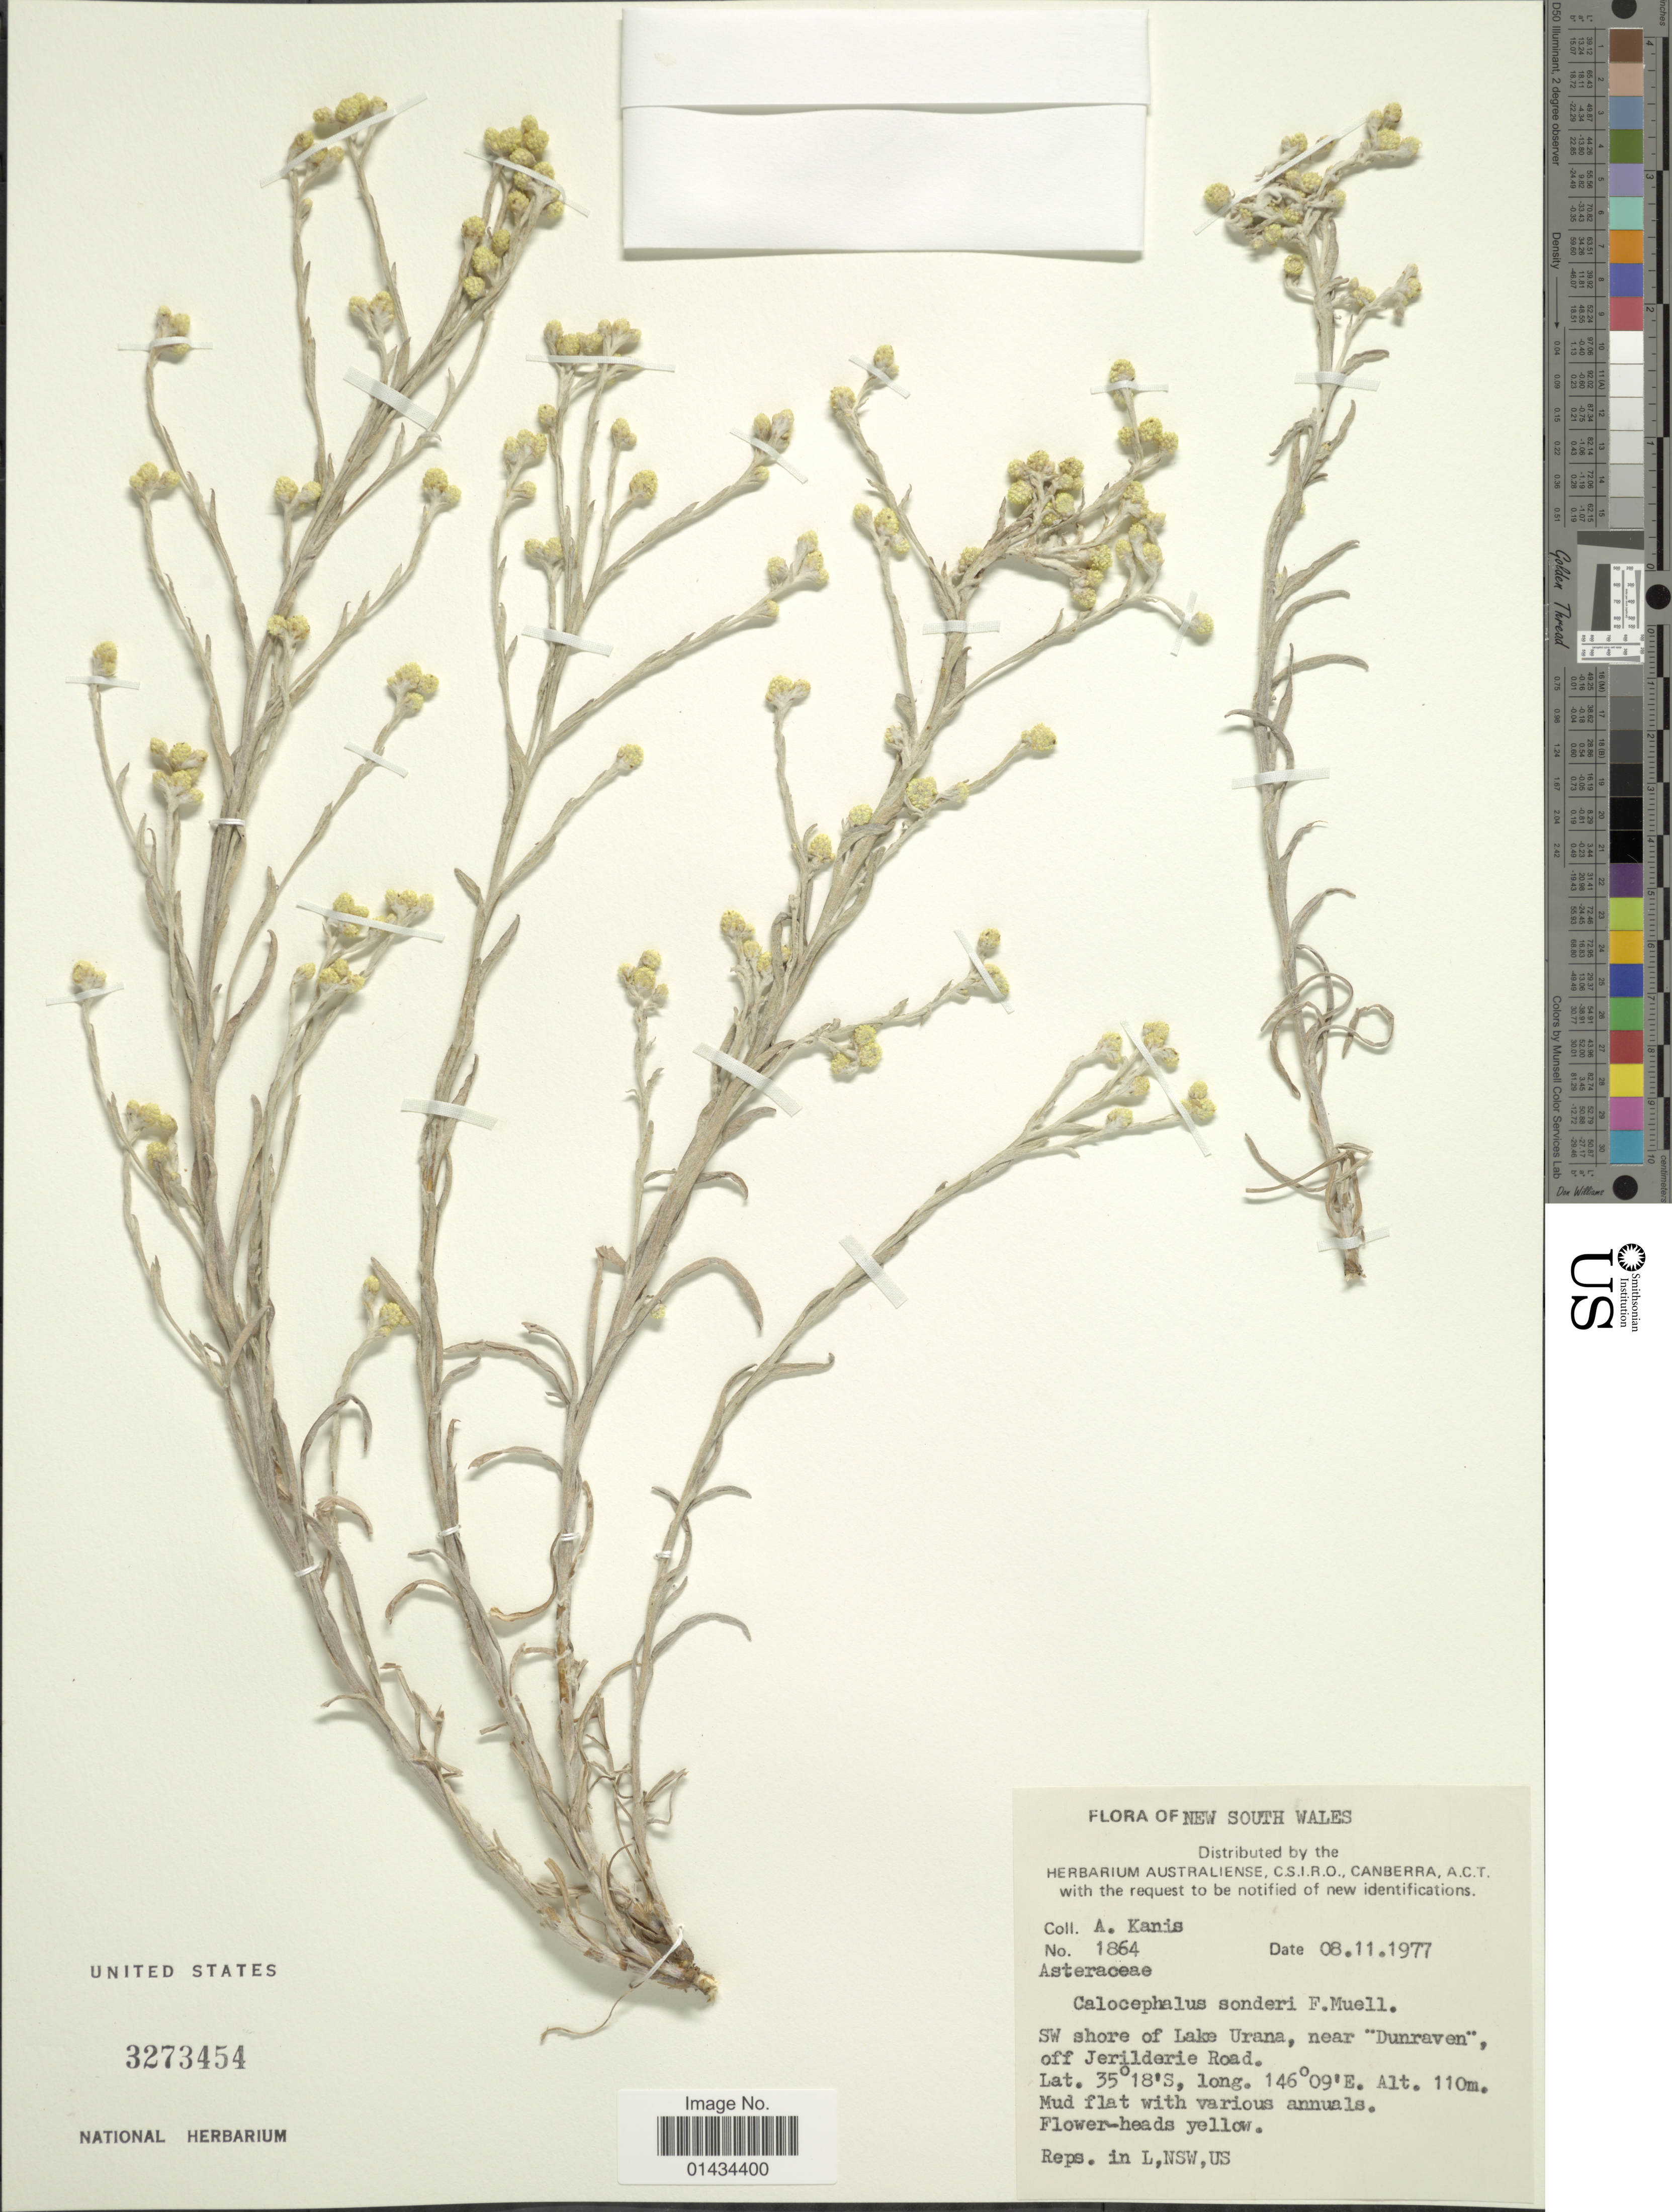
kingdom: Plantae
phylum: Tracheophyta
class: Magnoliopsida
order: Asterales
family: Asteraceae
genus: Calocephalus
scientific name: Calocephalus sonderi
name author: F. Muell.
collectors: A. Kanis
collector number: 1864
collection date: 1977-11-08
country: Australia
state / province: New South Wales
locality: SW shore of Lake Urana, near "Dunraven", off Jerilderie Road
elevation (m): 110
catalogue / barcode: US 3273454